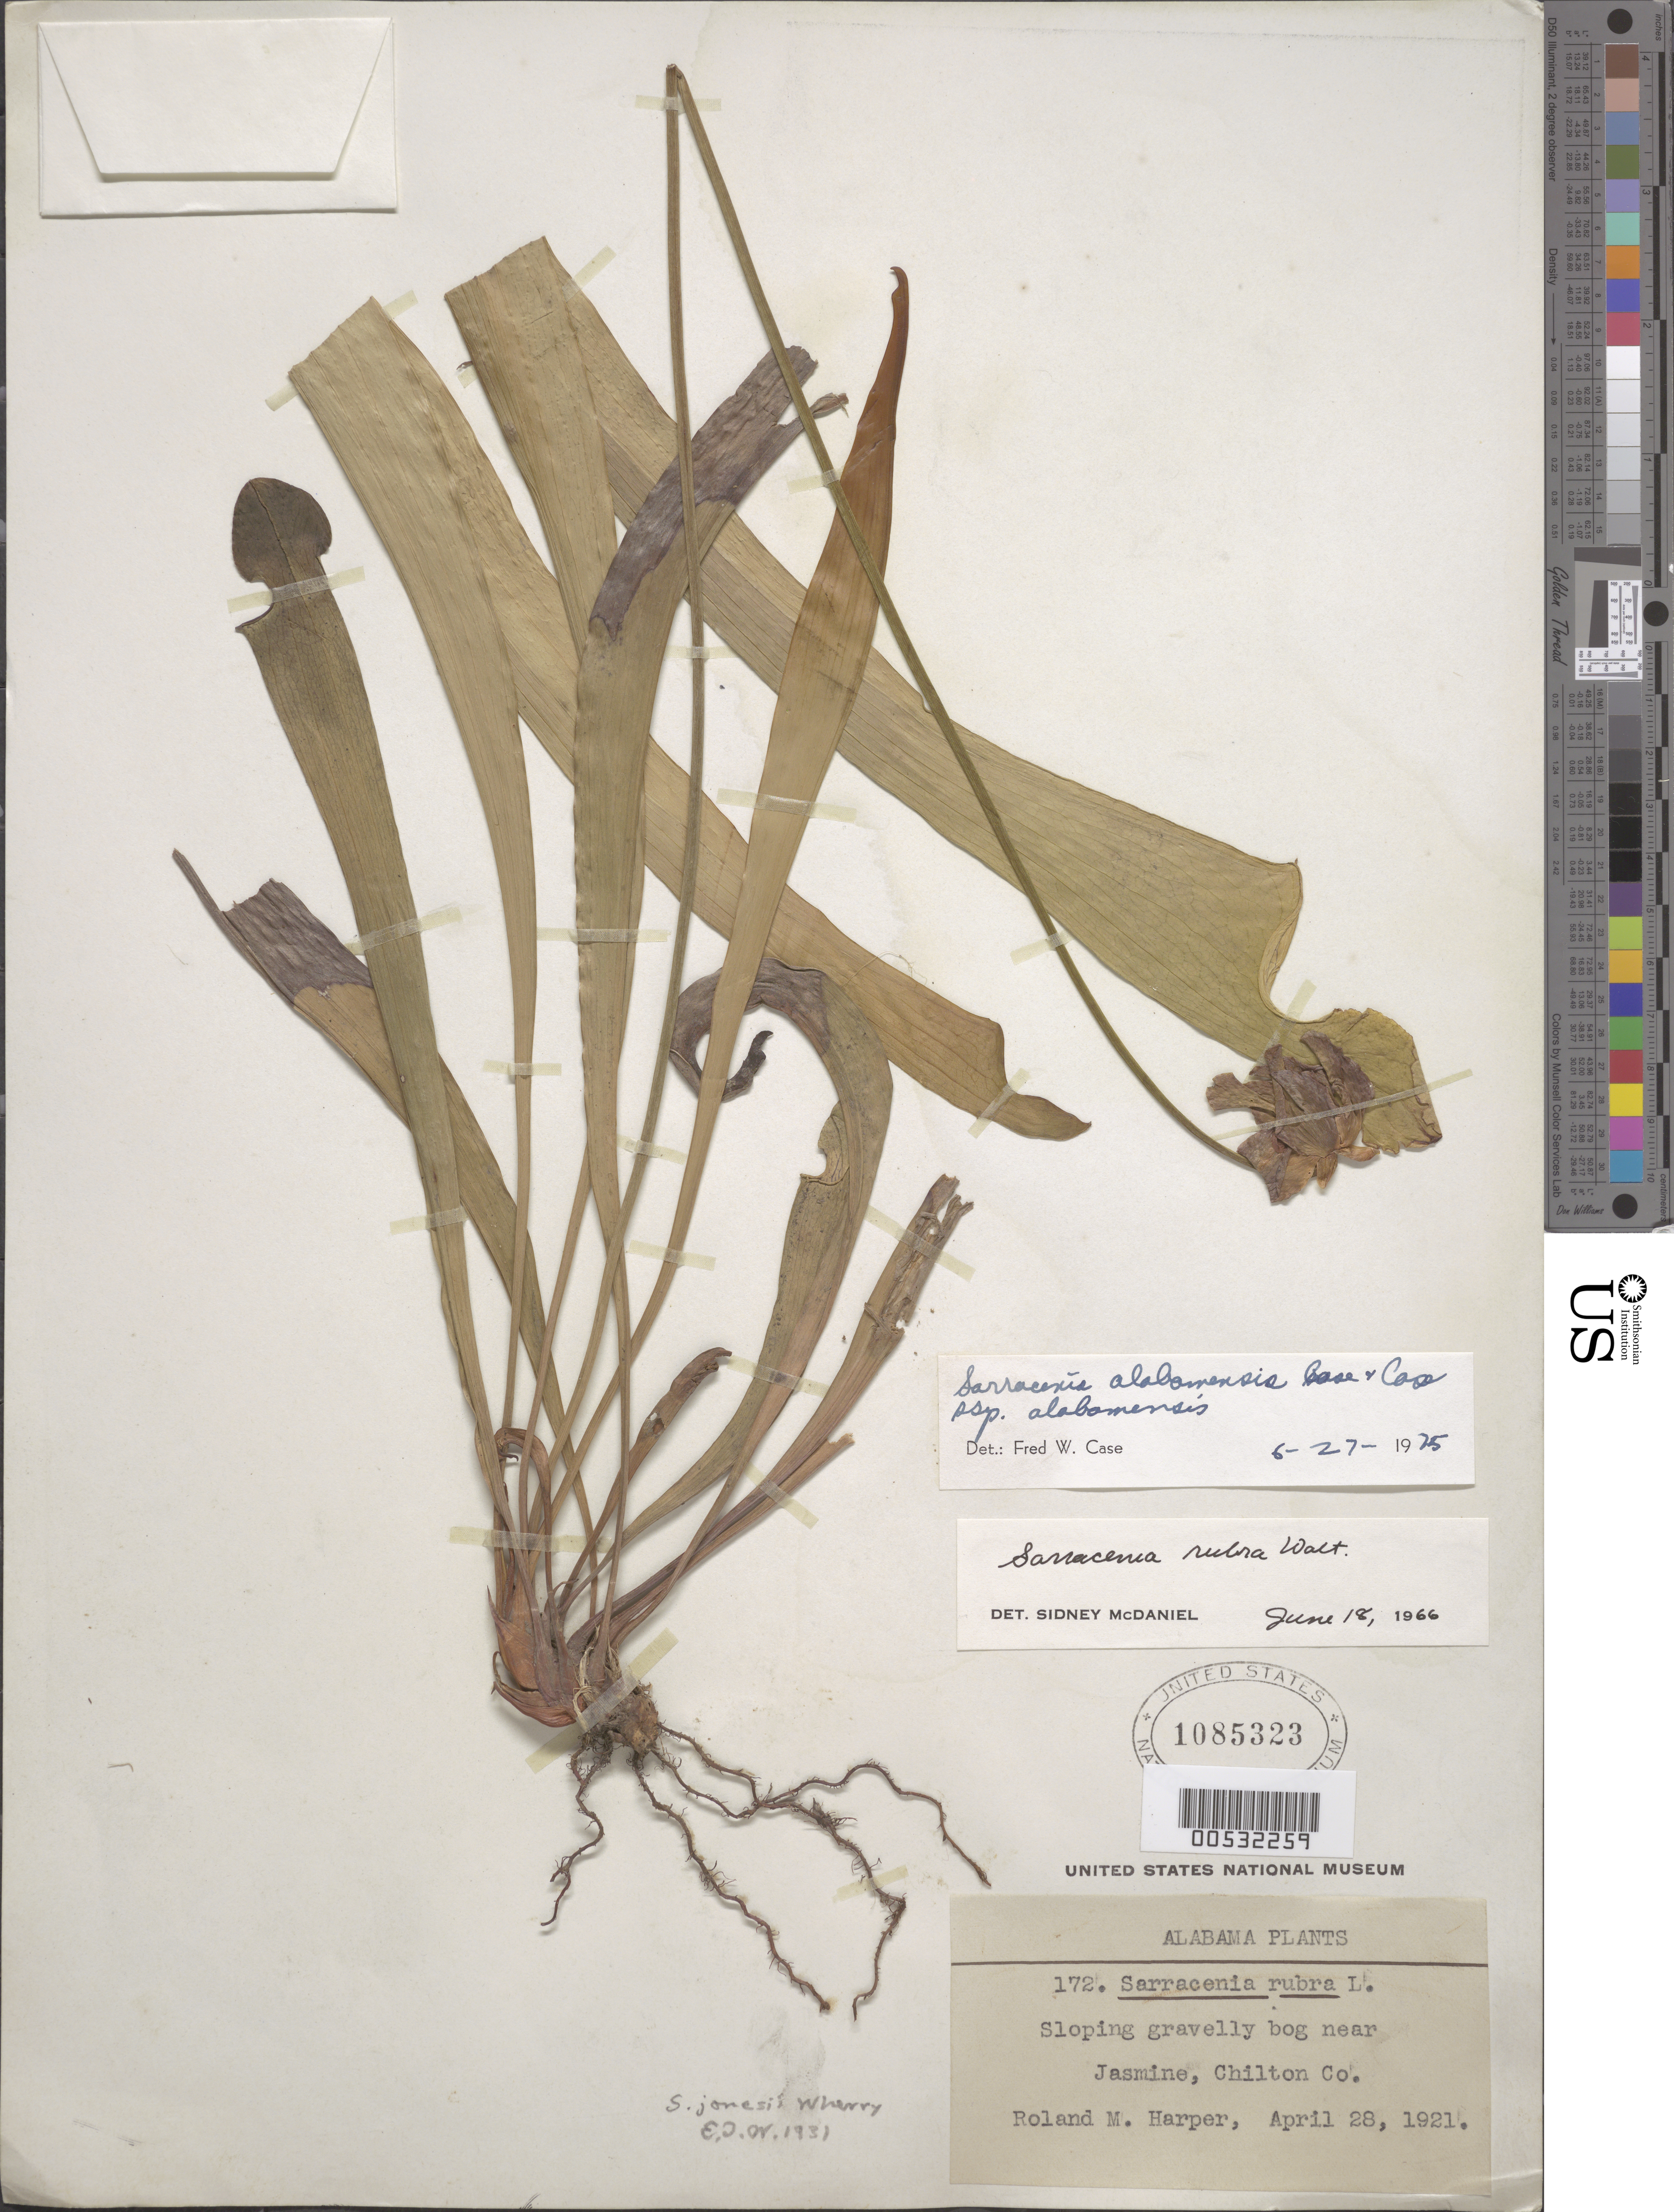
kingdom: Plantae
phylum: Tracheophyta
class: Magnoliopsida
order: Ericales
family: Sarraceniaceae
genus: Sarracenia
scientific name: Sarracenia alabamensis subsp. alabamensis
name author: Case & R.B. Case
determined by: Case, F. W.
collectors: R. M. Harper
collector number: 172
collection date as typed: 28 Apr 1921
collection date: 1921-04-28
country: United States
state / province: Alabama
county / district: Chilton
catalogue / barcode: US 1085323